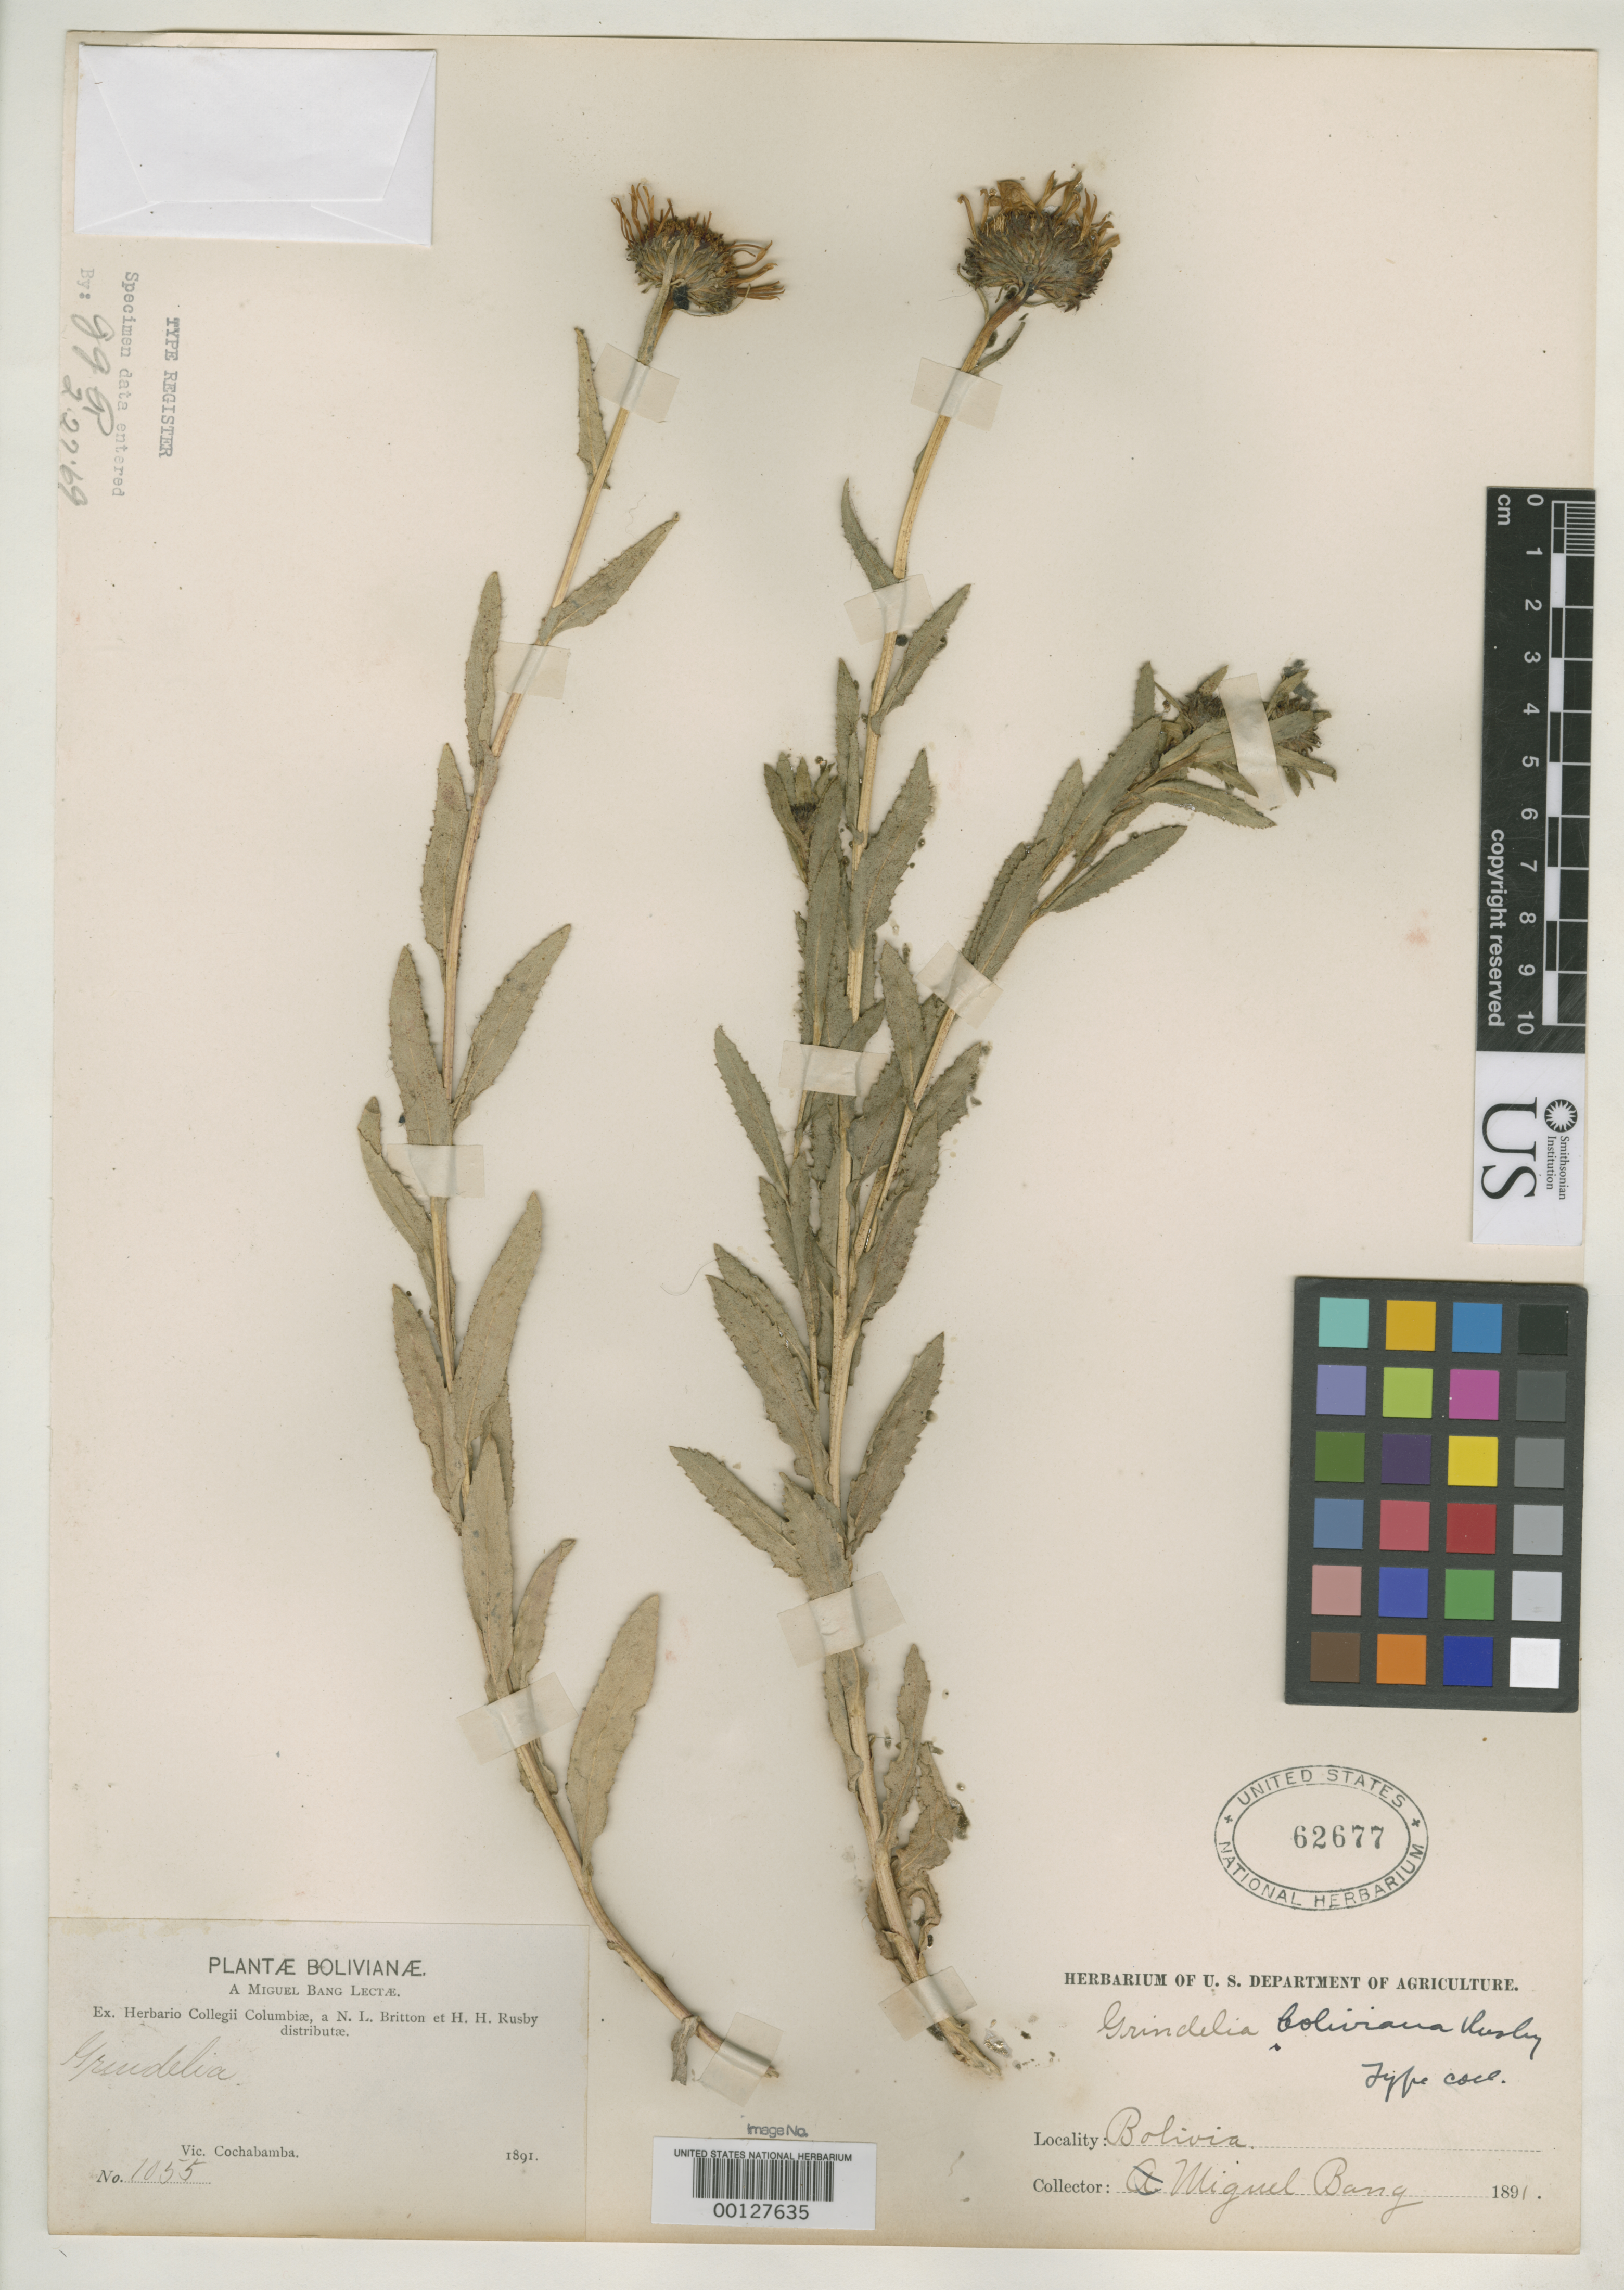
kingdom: Plantae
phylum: Tracheophyta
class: Magnoliopsida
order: Asterales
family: Asteraceae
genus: Grindelia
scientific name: Grindelia boliviana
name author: Rusby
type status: Isotype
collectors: M. Bang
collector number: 1055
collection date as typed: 1891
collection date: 1891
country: Bolivia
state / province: Cochabamba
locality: Vic. Cochabamba.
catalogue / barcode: US 62677